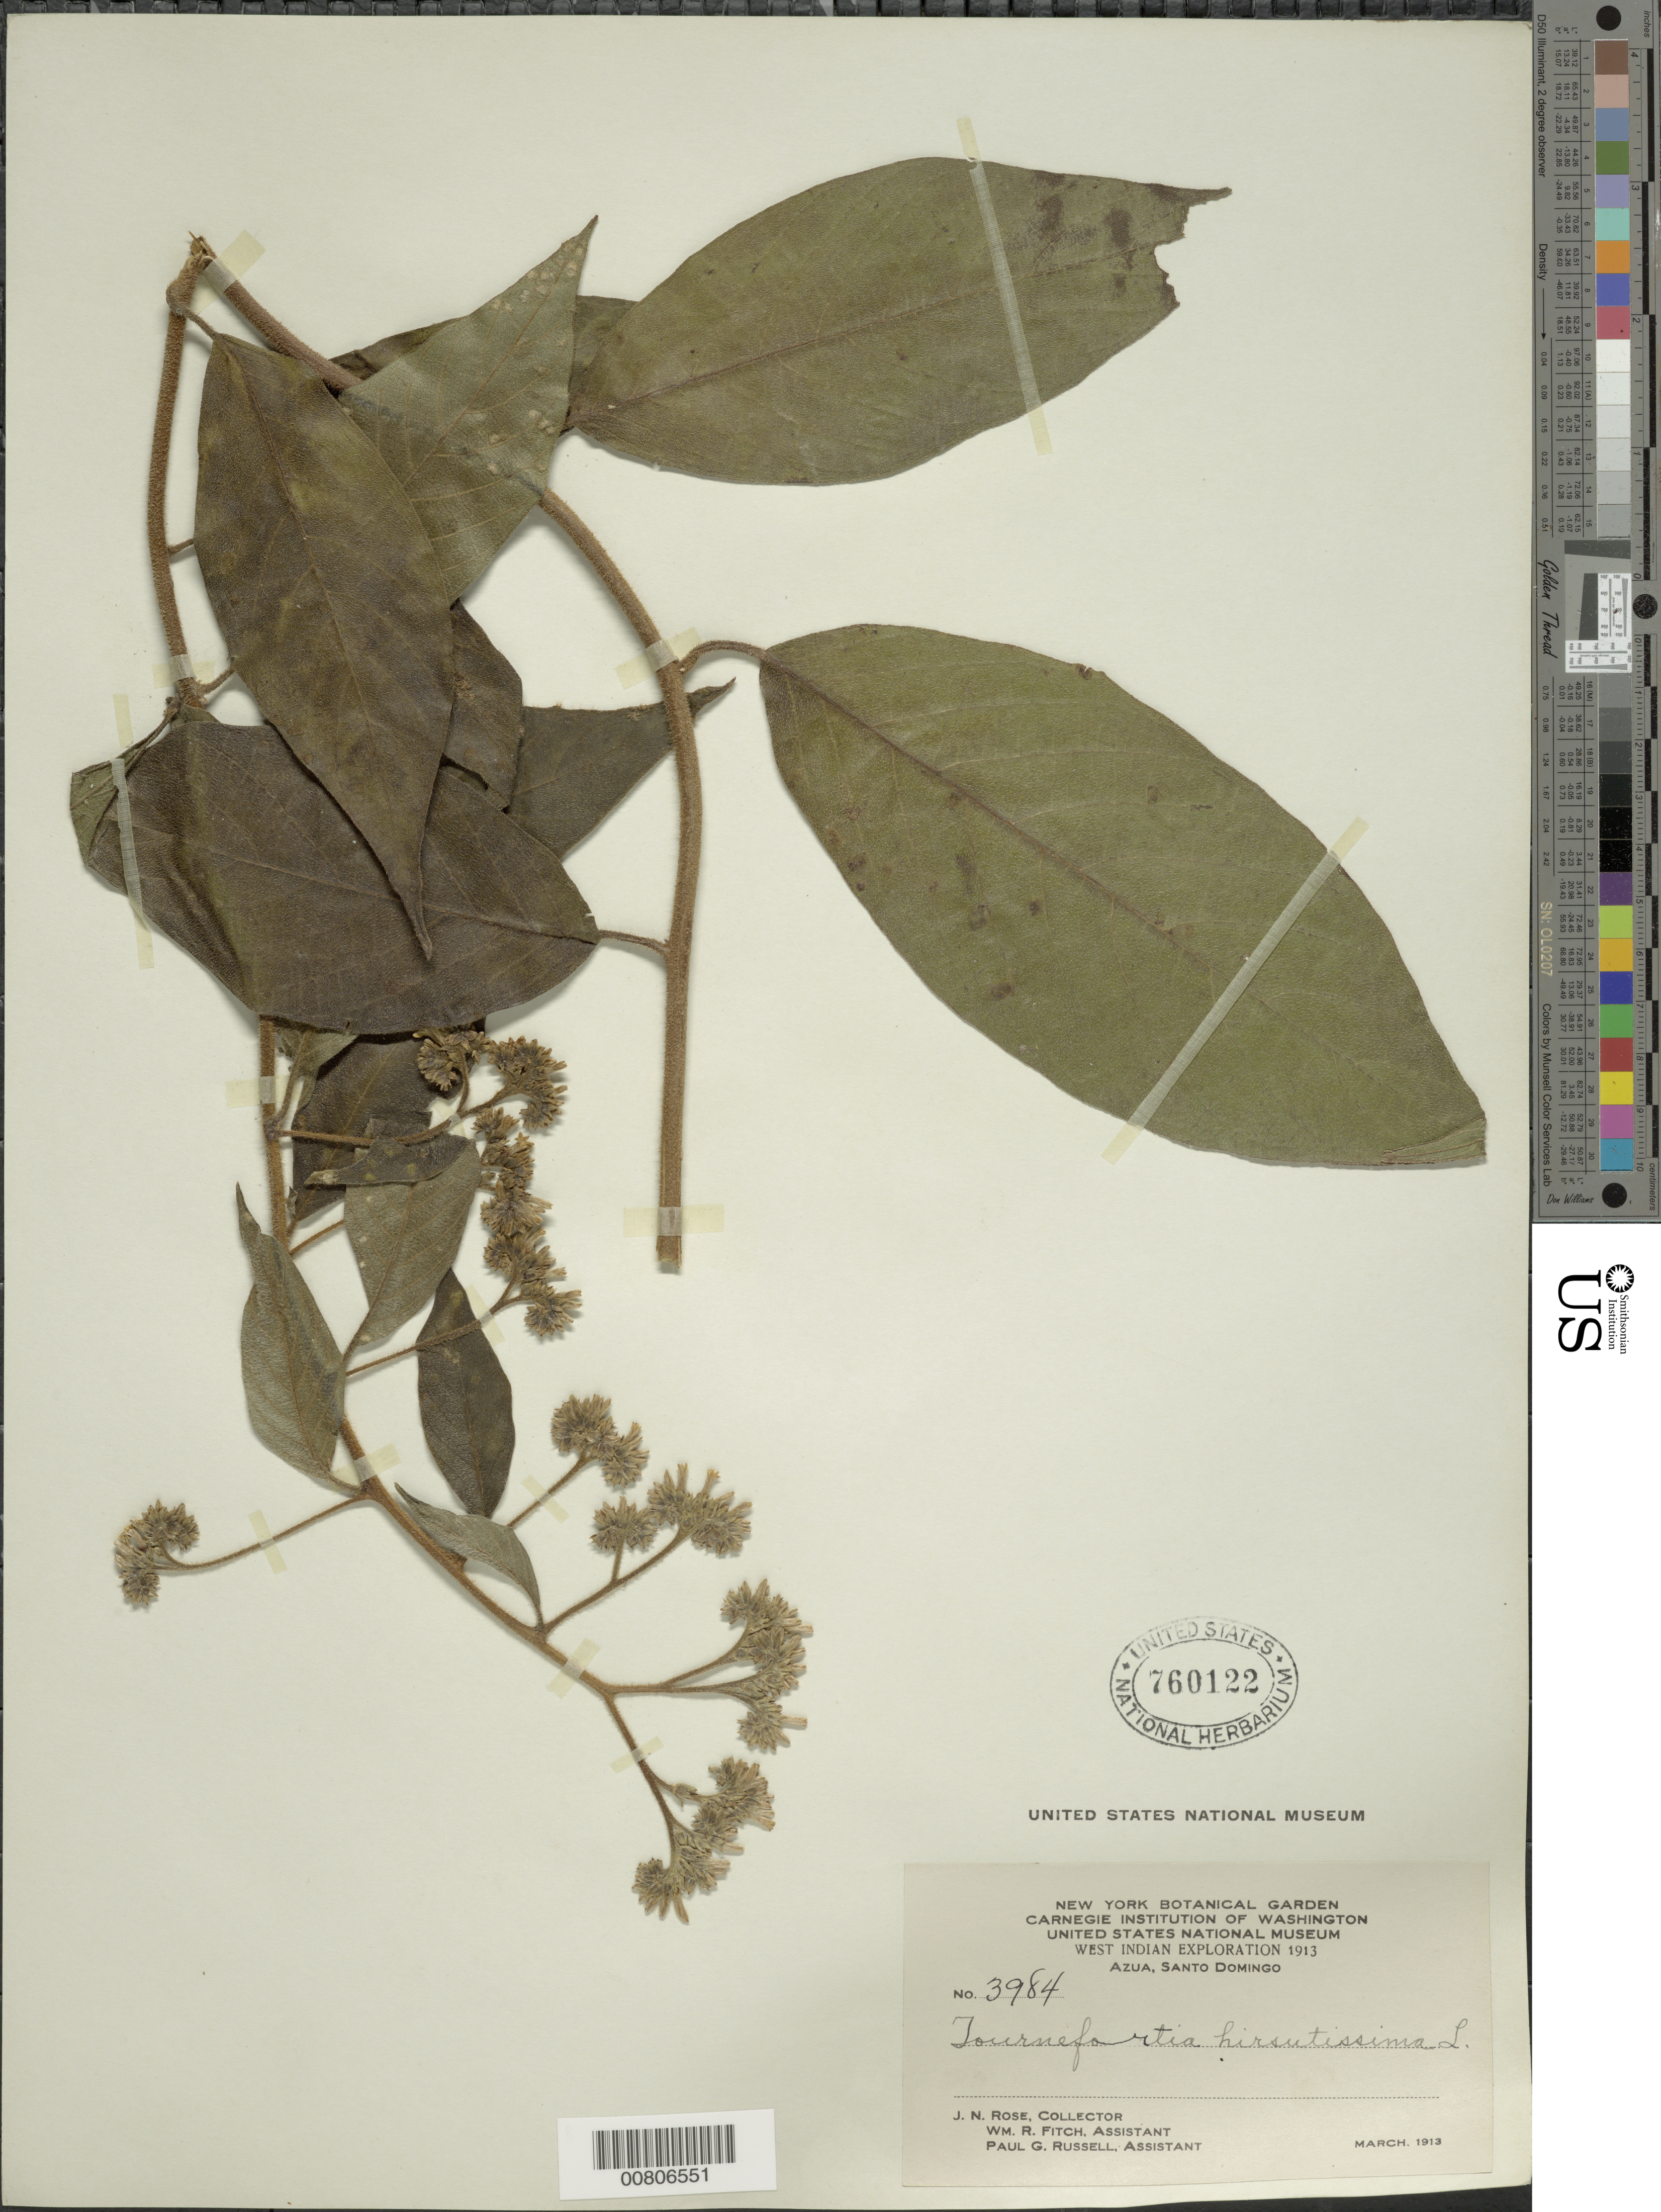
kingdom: Plantae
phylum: Tracheophyta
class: Magnoliopsida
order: Boraginales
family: Heliotropiaceae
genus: Tournefortia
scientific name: Tournefortia hirsutissima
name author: L.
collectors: J. N. Rose, W. R. Fitch & P. G. Russell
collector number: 3984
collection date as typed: Mar 1913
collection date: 1913-03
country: Dominican Republic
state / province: Azua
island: Hispaniola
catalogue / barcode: US 760122